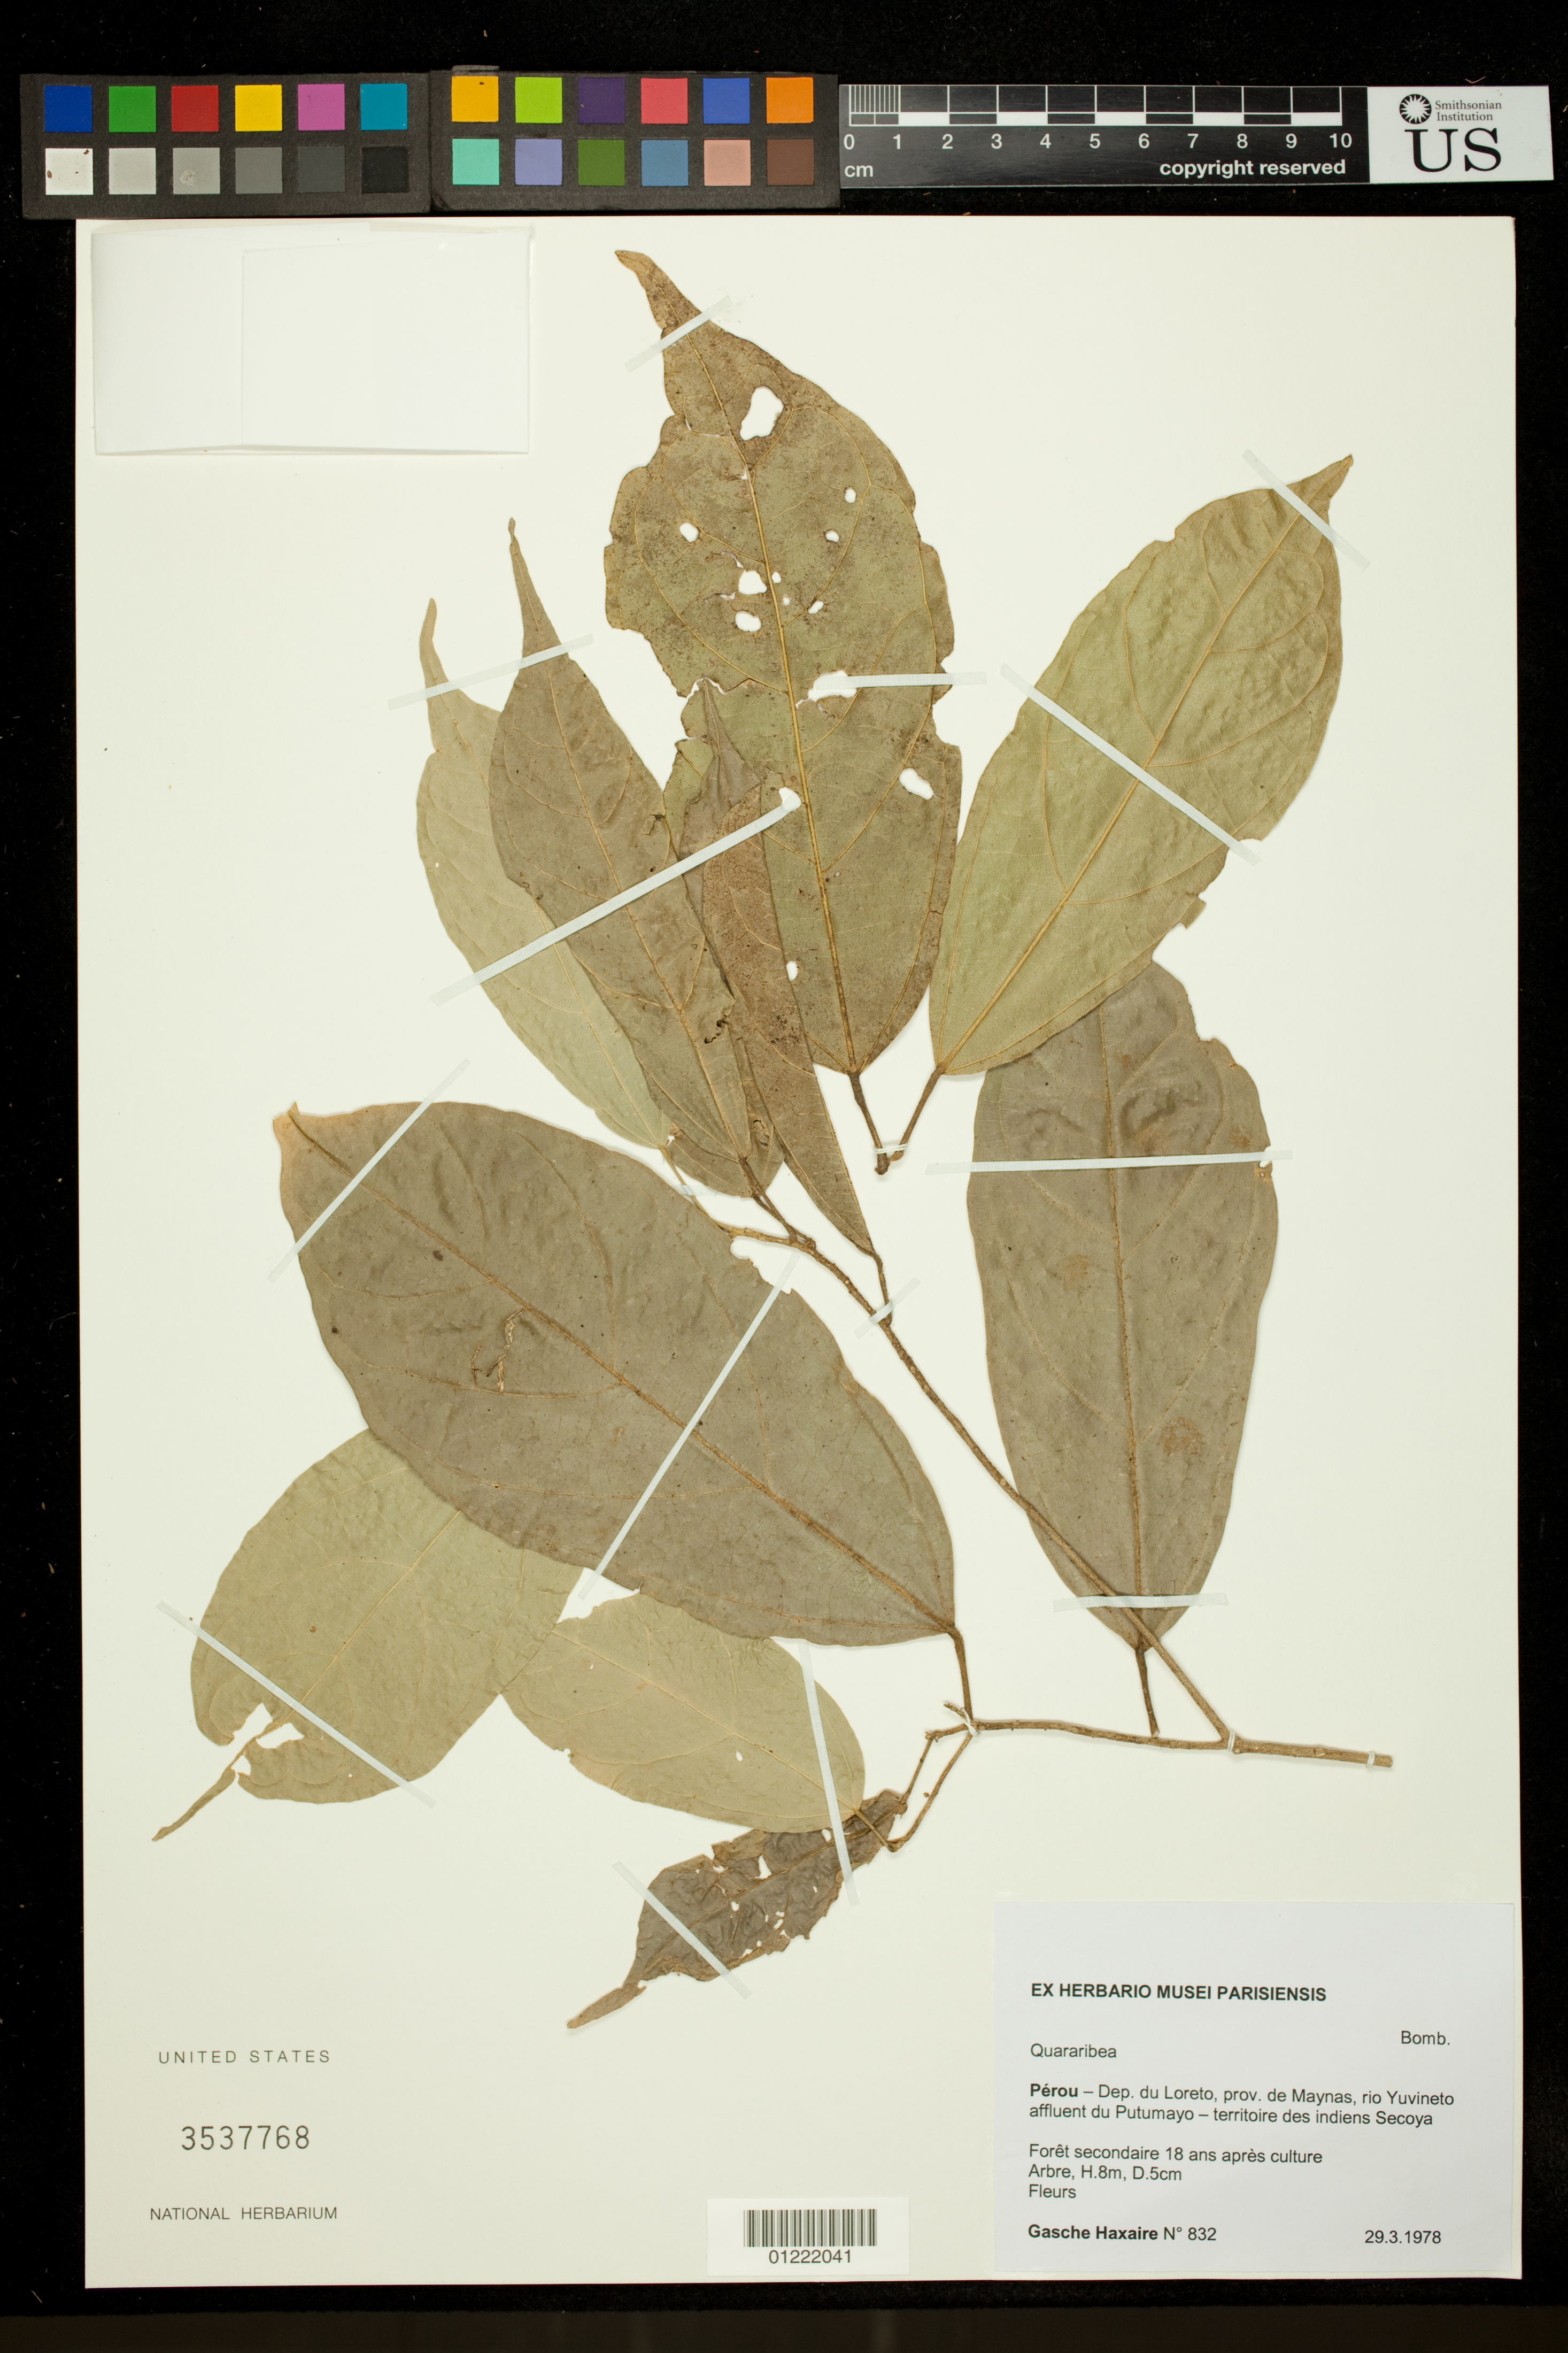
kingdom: Plantae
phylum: Tracheophyta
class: Magnoliopsida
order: Malvales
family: Malvaceae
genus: Quararibea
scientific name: Quararibea sp.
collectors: G. Haxaire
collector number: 832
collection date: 1978-03-29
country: Peru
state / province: Loreto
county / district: Maynas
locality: rio Yuvineto affluent du Putumayo -- territoire des indiens Secoya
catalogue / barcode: US 3537768